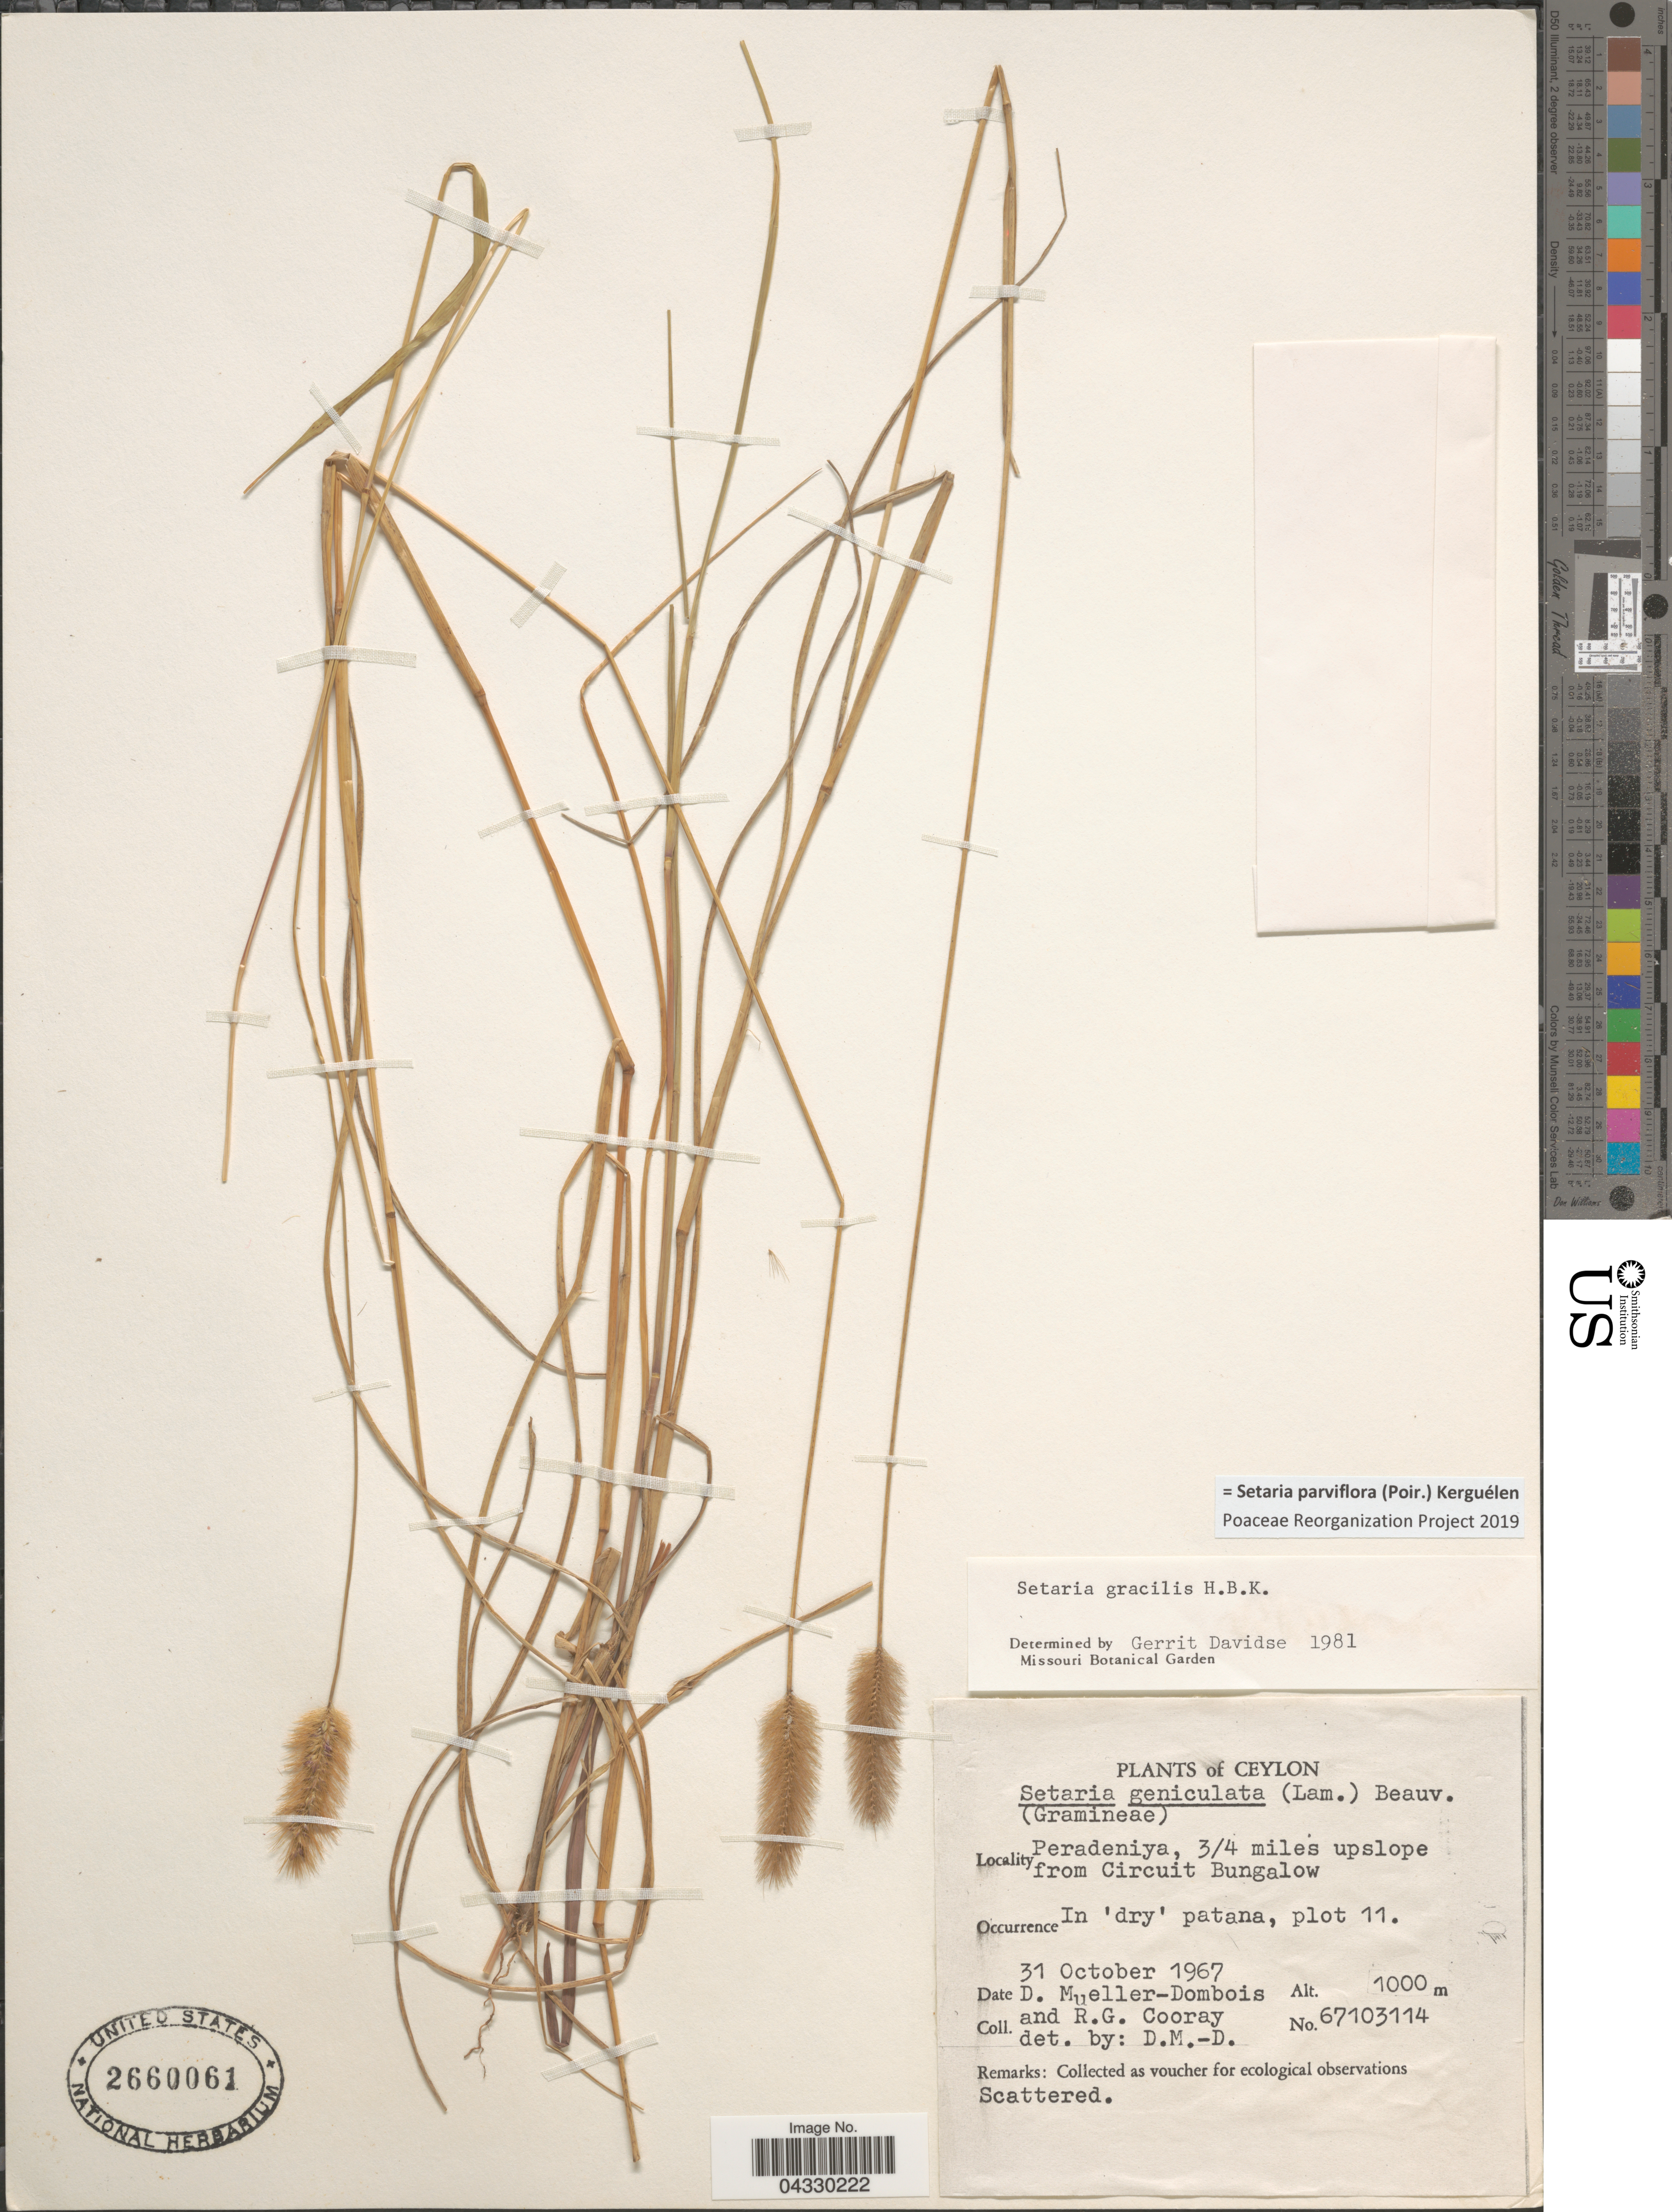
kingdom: Plantae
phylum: Tracheophyta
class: Liliopsida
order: Poales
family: Poaceae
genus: Setaria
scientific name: Setaria parviflora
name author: (Poir.) Kerguélen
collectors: D. Mueller-Dombois & R. Cooray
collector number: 67103114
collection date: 1967-10-31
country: Sri Lanka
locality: Ceylon. Peradeniya, 3/4 miles upslope from Circuit Bungalow. In 'dry' patana, plot 11.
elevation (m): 1000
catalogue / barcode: US 2660061